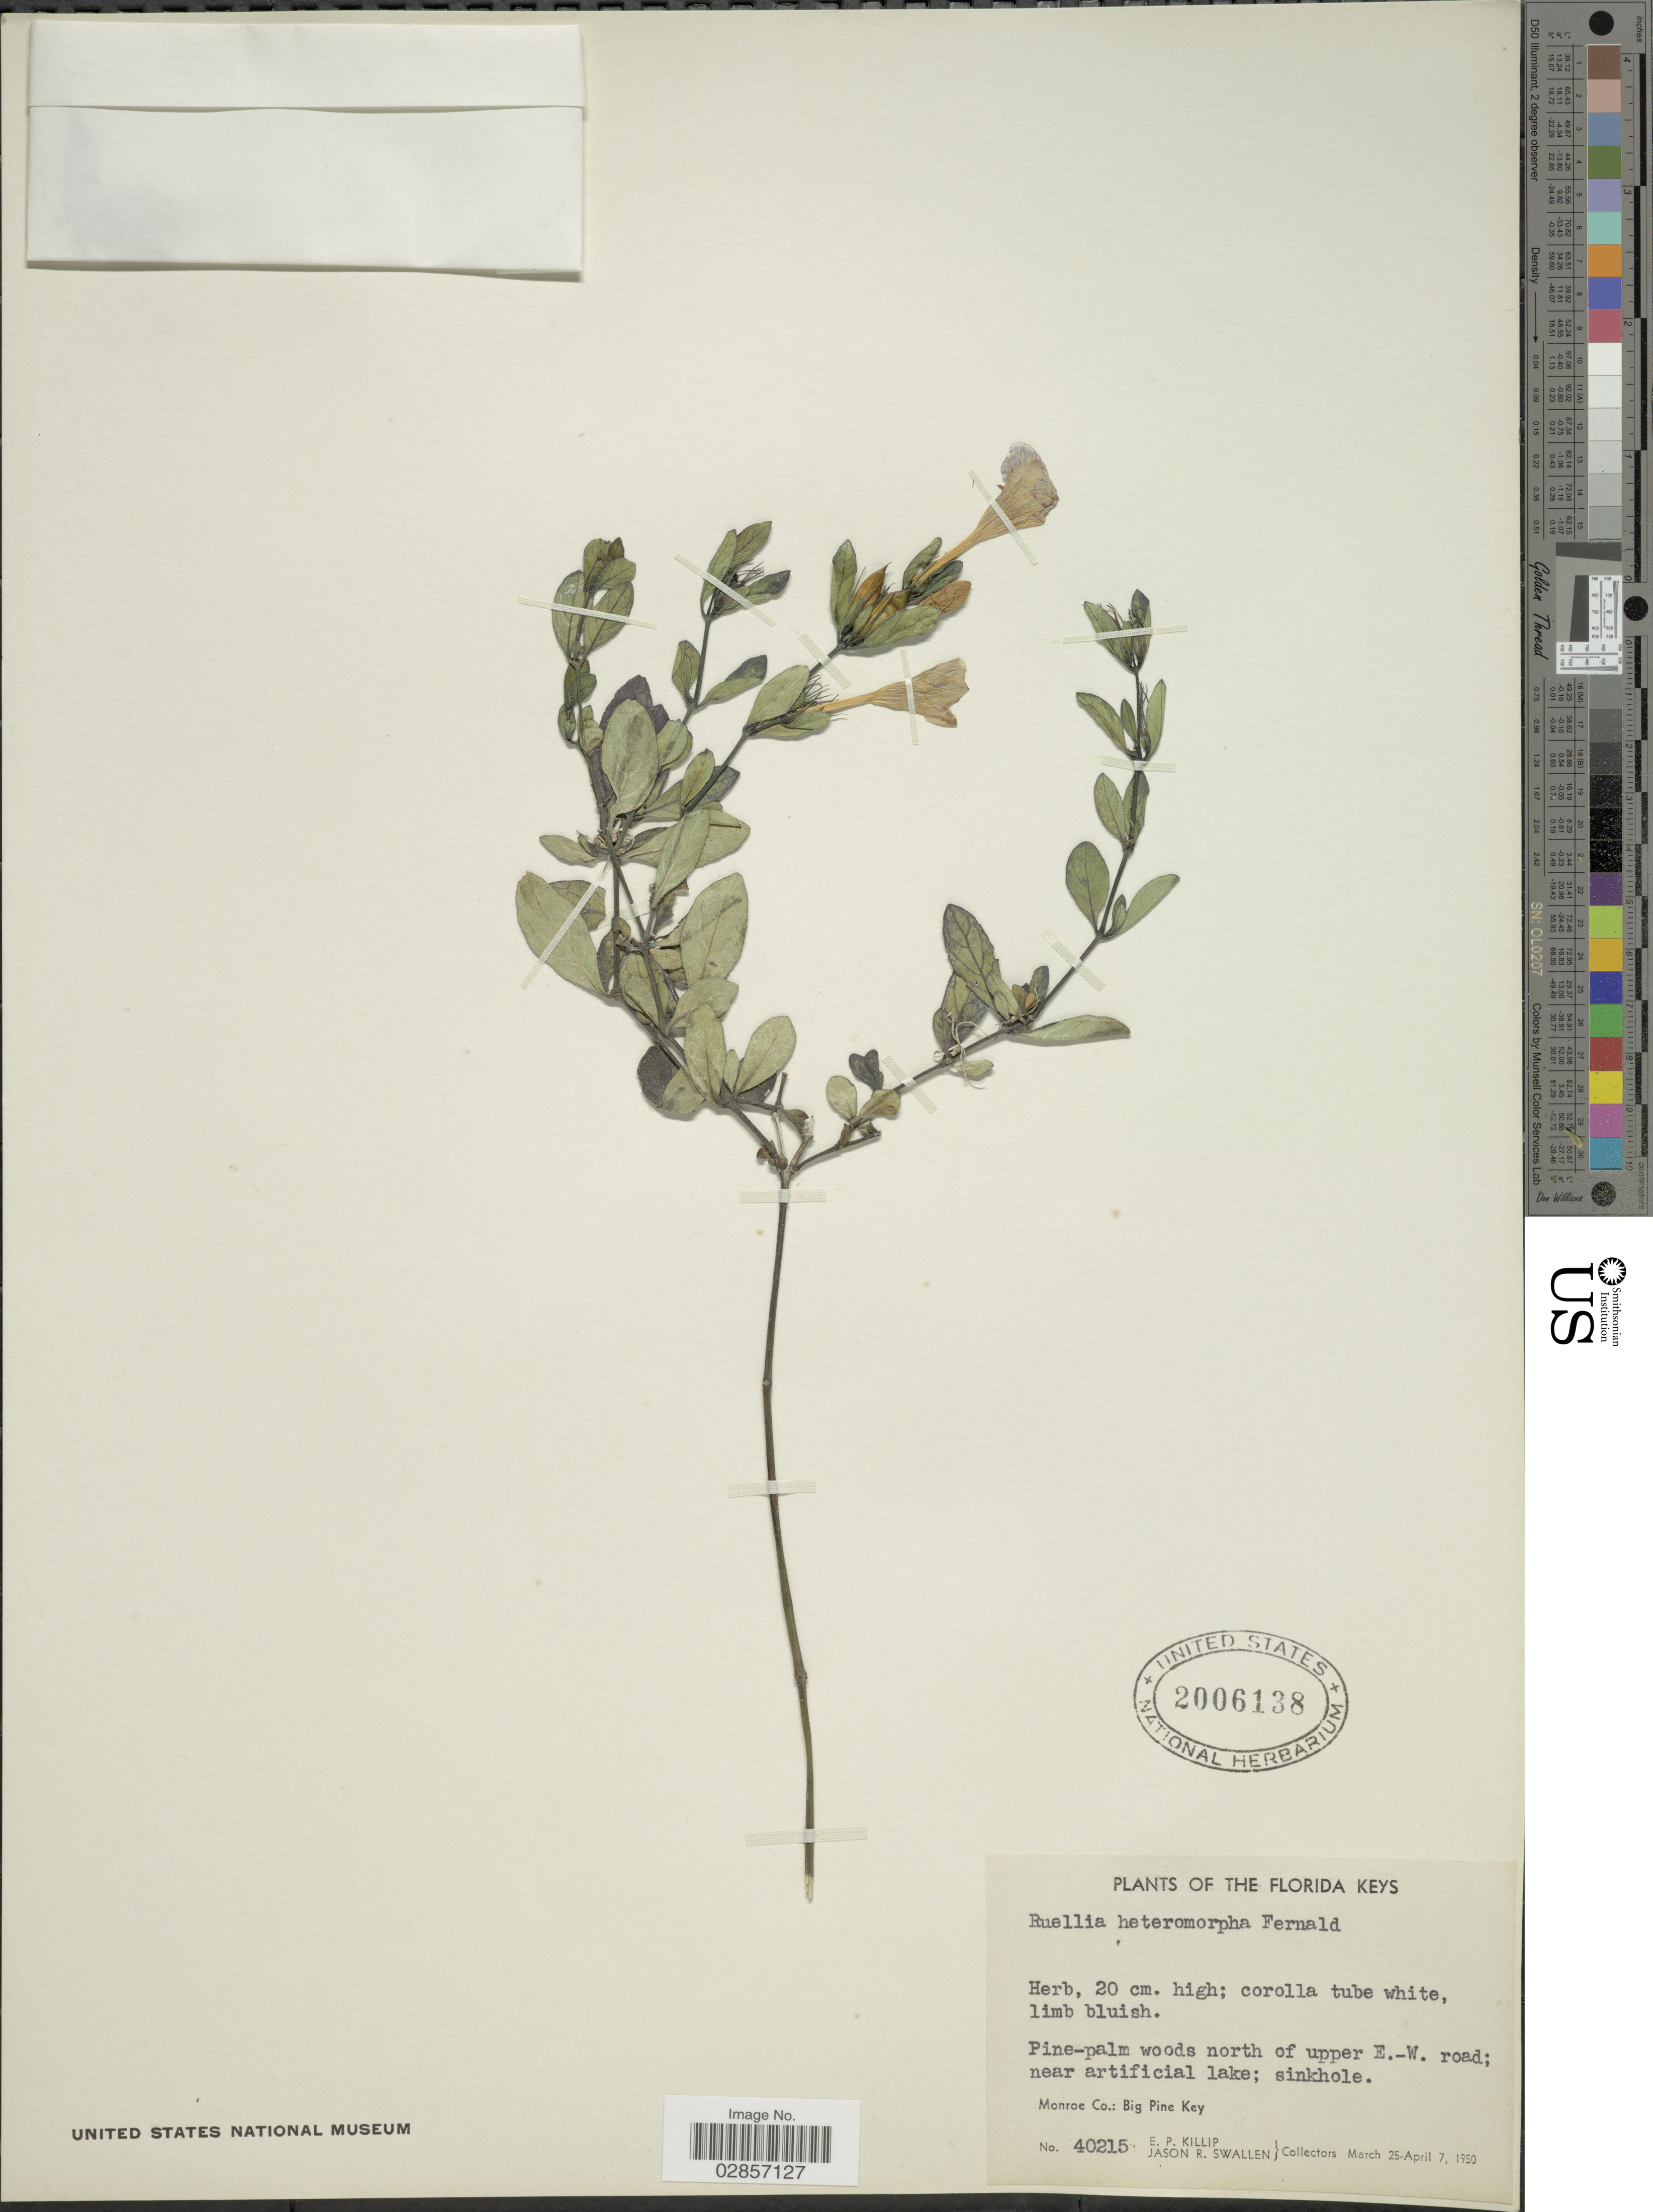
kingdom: Plantae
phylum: Tracheophyta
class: Magnoliopsida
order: Lamiales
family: Acanthaceae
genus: Ruellia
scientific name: Ruellia heteromorpha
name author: Fernald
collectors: E. P. Killip & J. R. Swallen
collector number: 40215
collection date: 1950-03-25/1950-04-07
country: United States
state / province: Florida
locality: Florida Keys. Pine-palm woods north of upper E.-W. road; near artificial lake; sinkhole. Monroe Co.: Big Pine Key.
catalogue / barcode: US 2006138